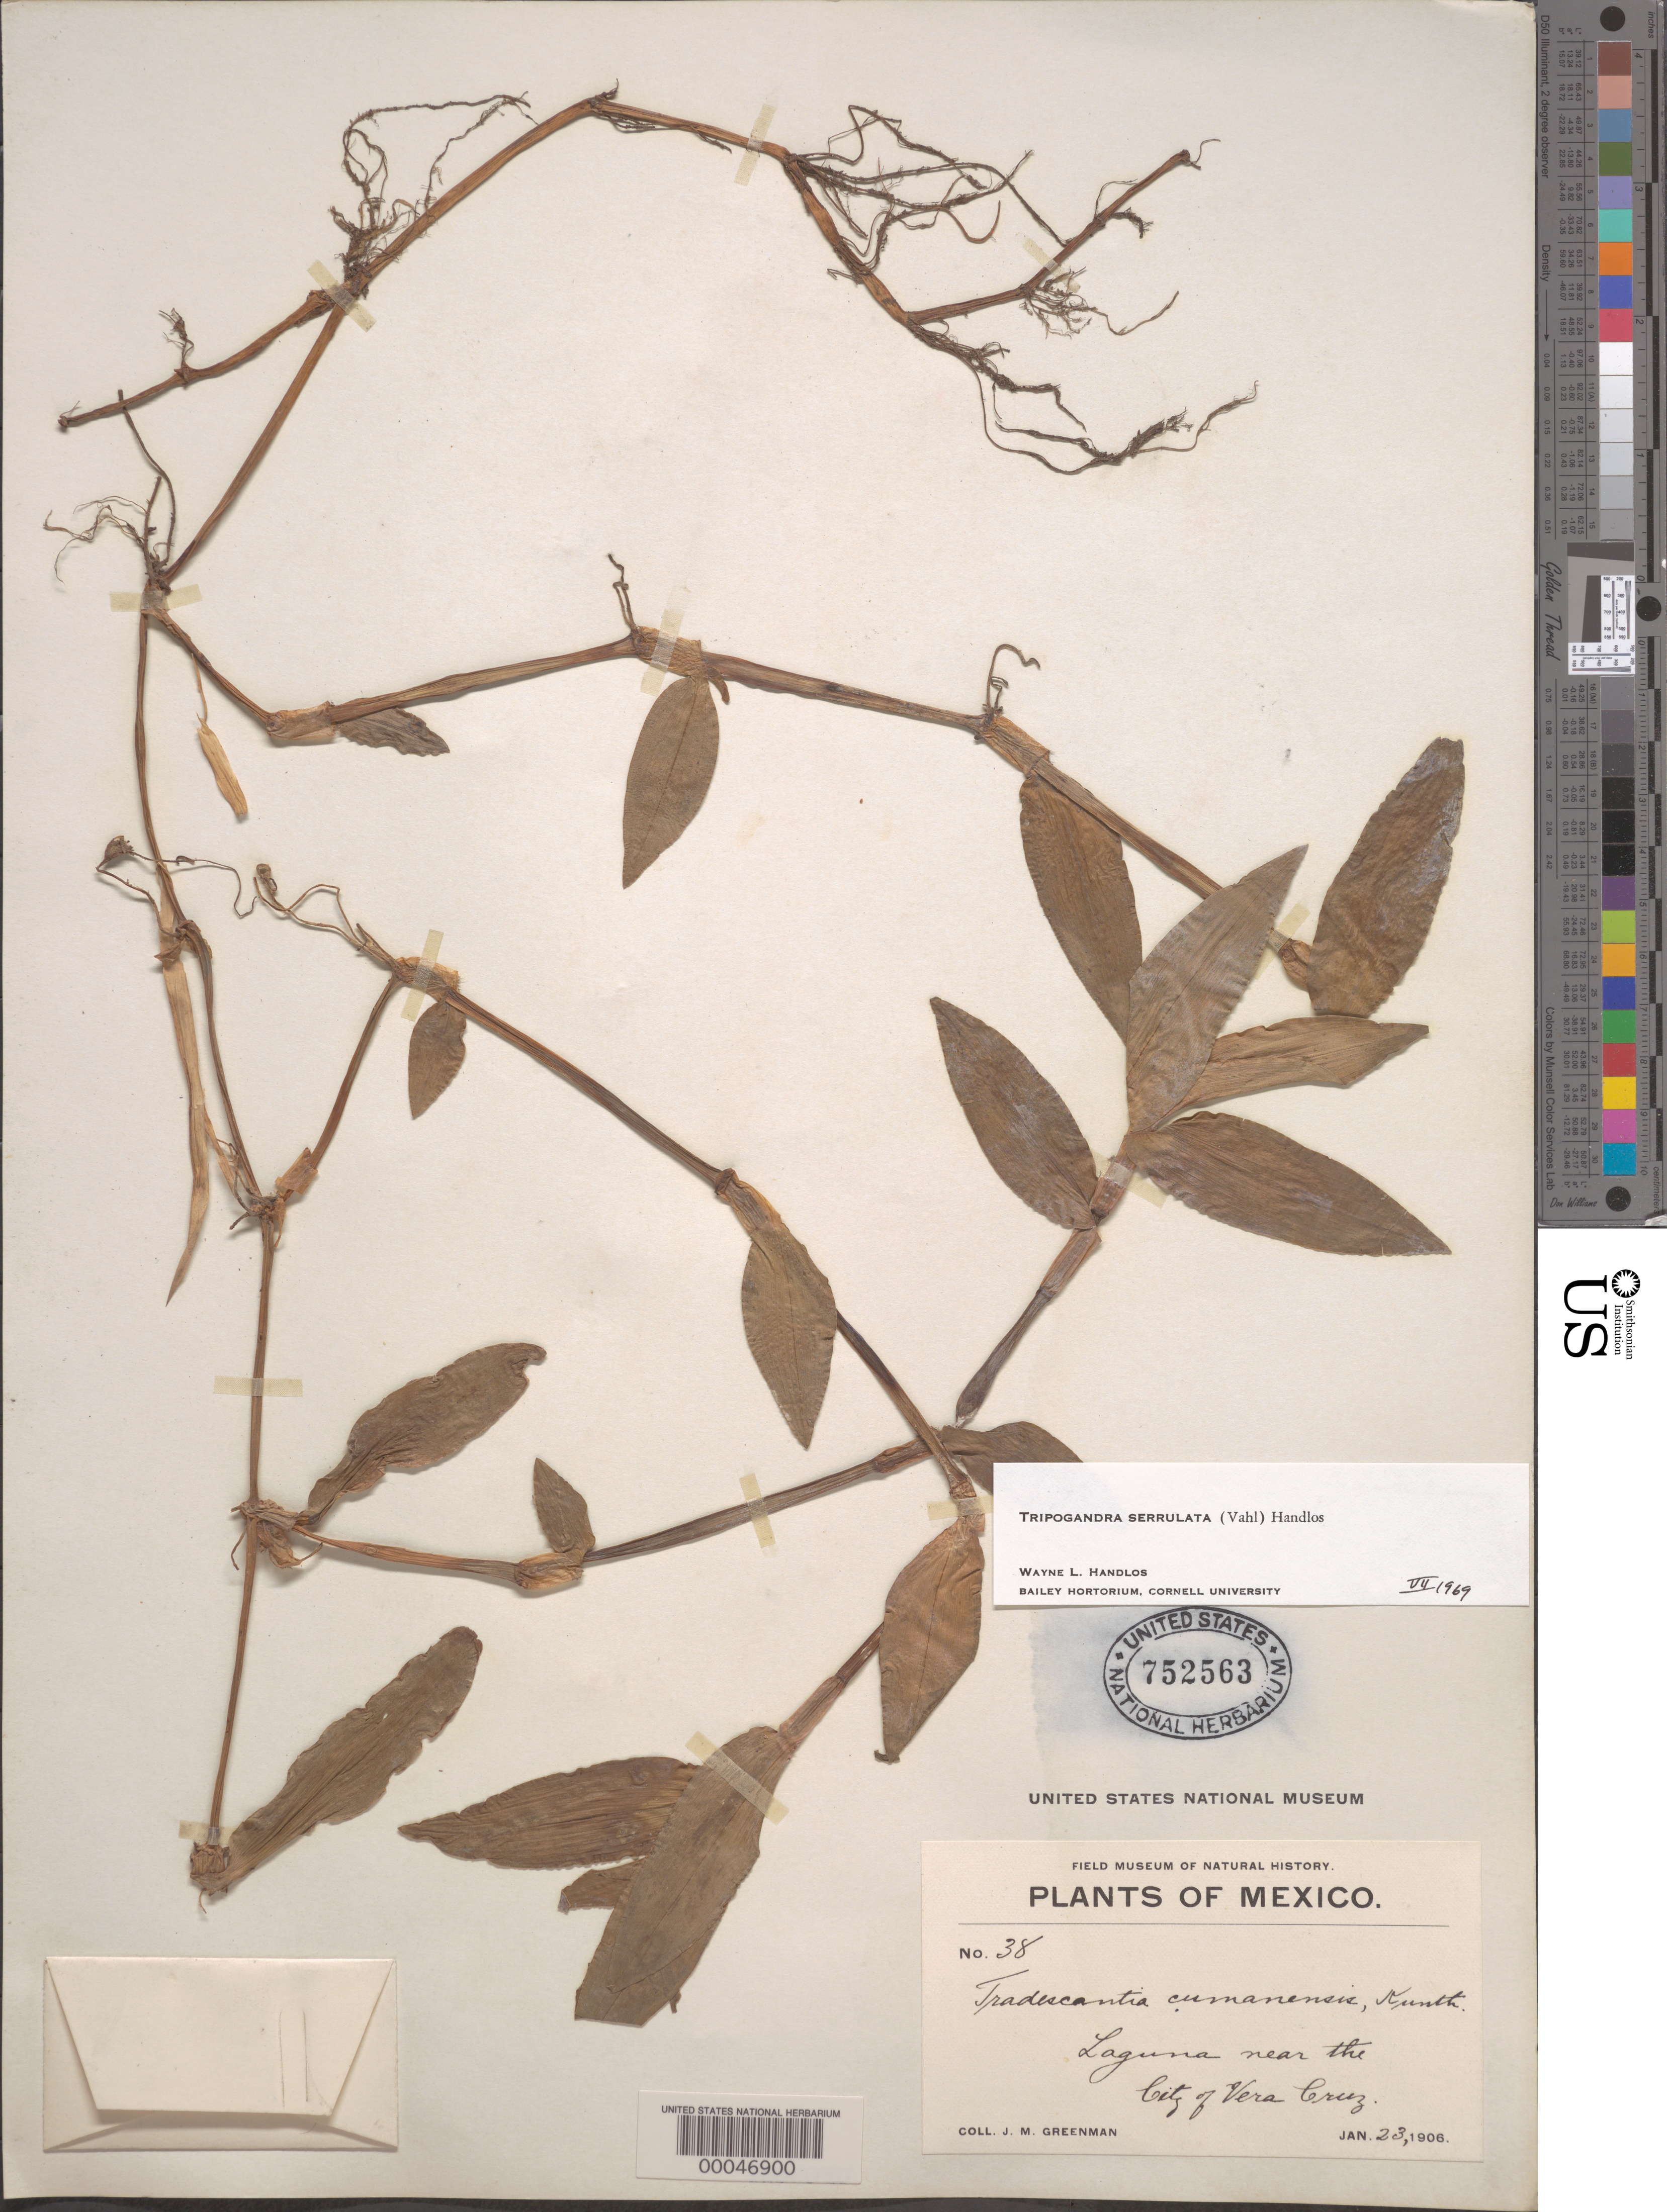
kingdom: Plantae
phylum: Tracheophyta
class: Liliopsida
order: Commelinales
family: Commelinaceae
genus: Tripogandra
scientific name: Tripogandra serrulata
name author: (Vahl) Handlos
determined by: Handlos, W. L.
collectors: J. M. Greenman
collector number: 38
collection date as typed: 23 Jan 1906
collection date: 1906-01-23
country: Mexico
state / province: Veracruz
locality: Veracruz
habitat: Laguna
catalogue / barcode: US 752563